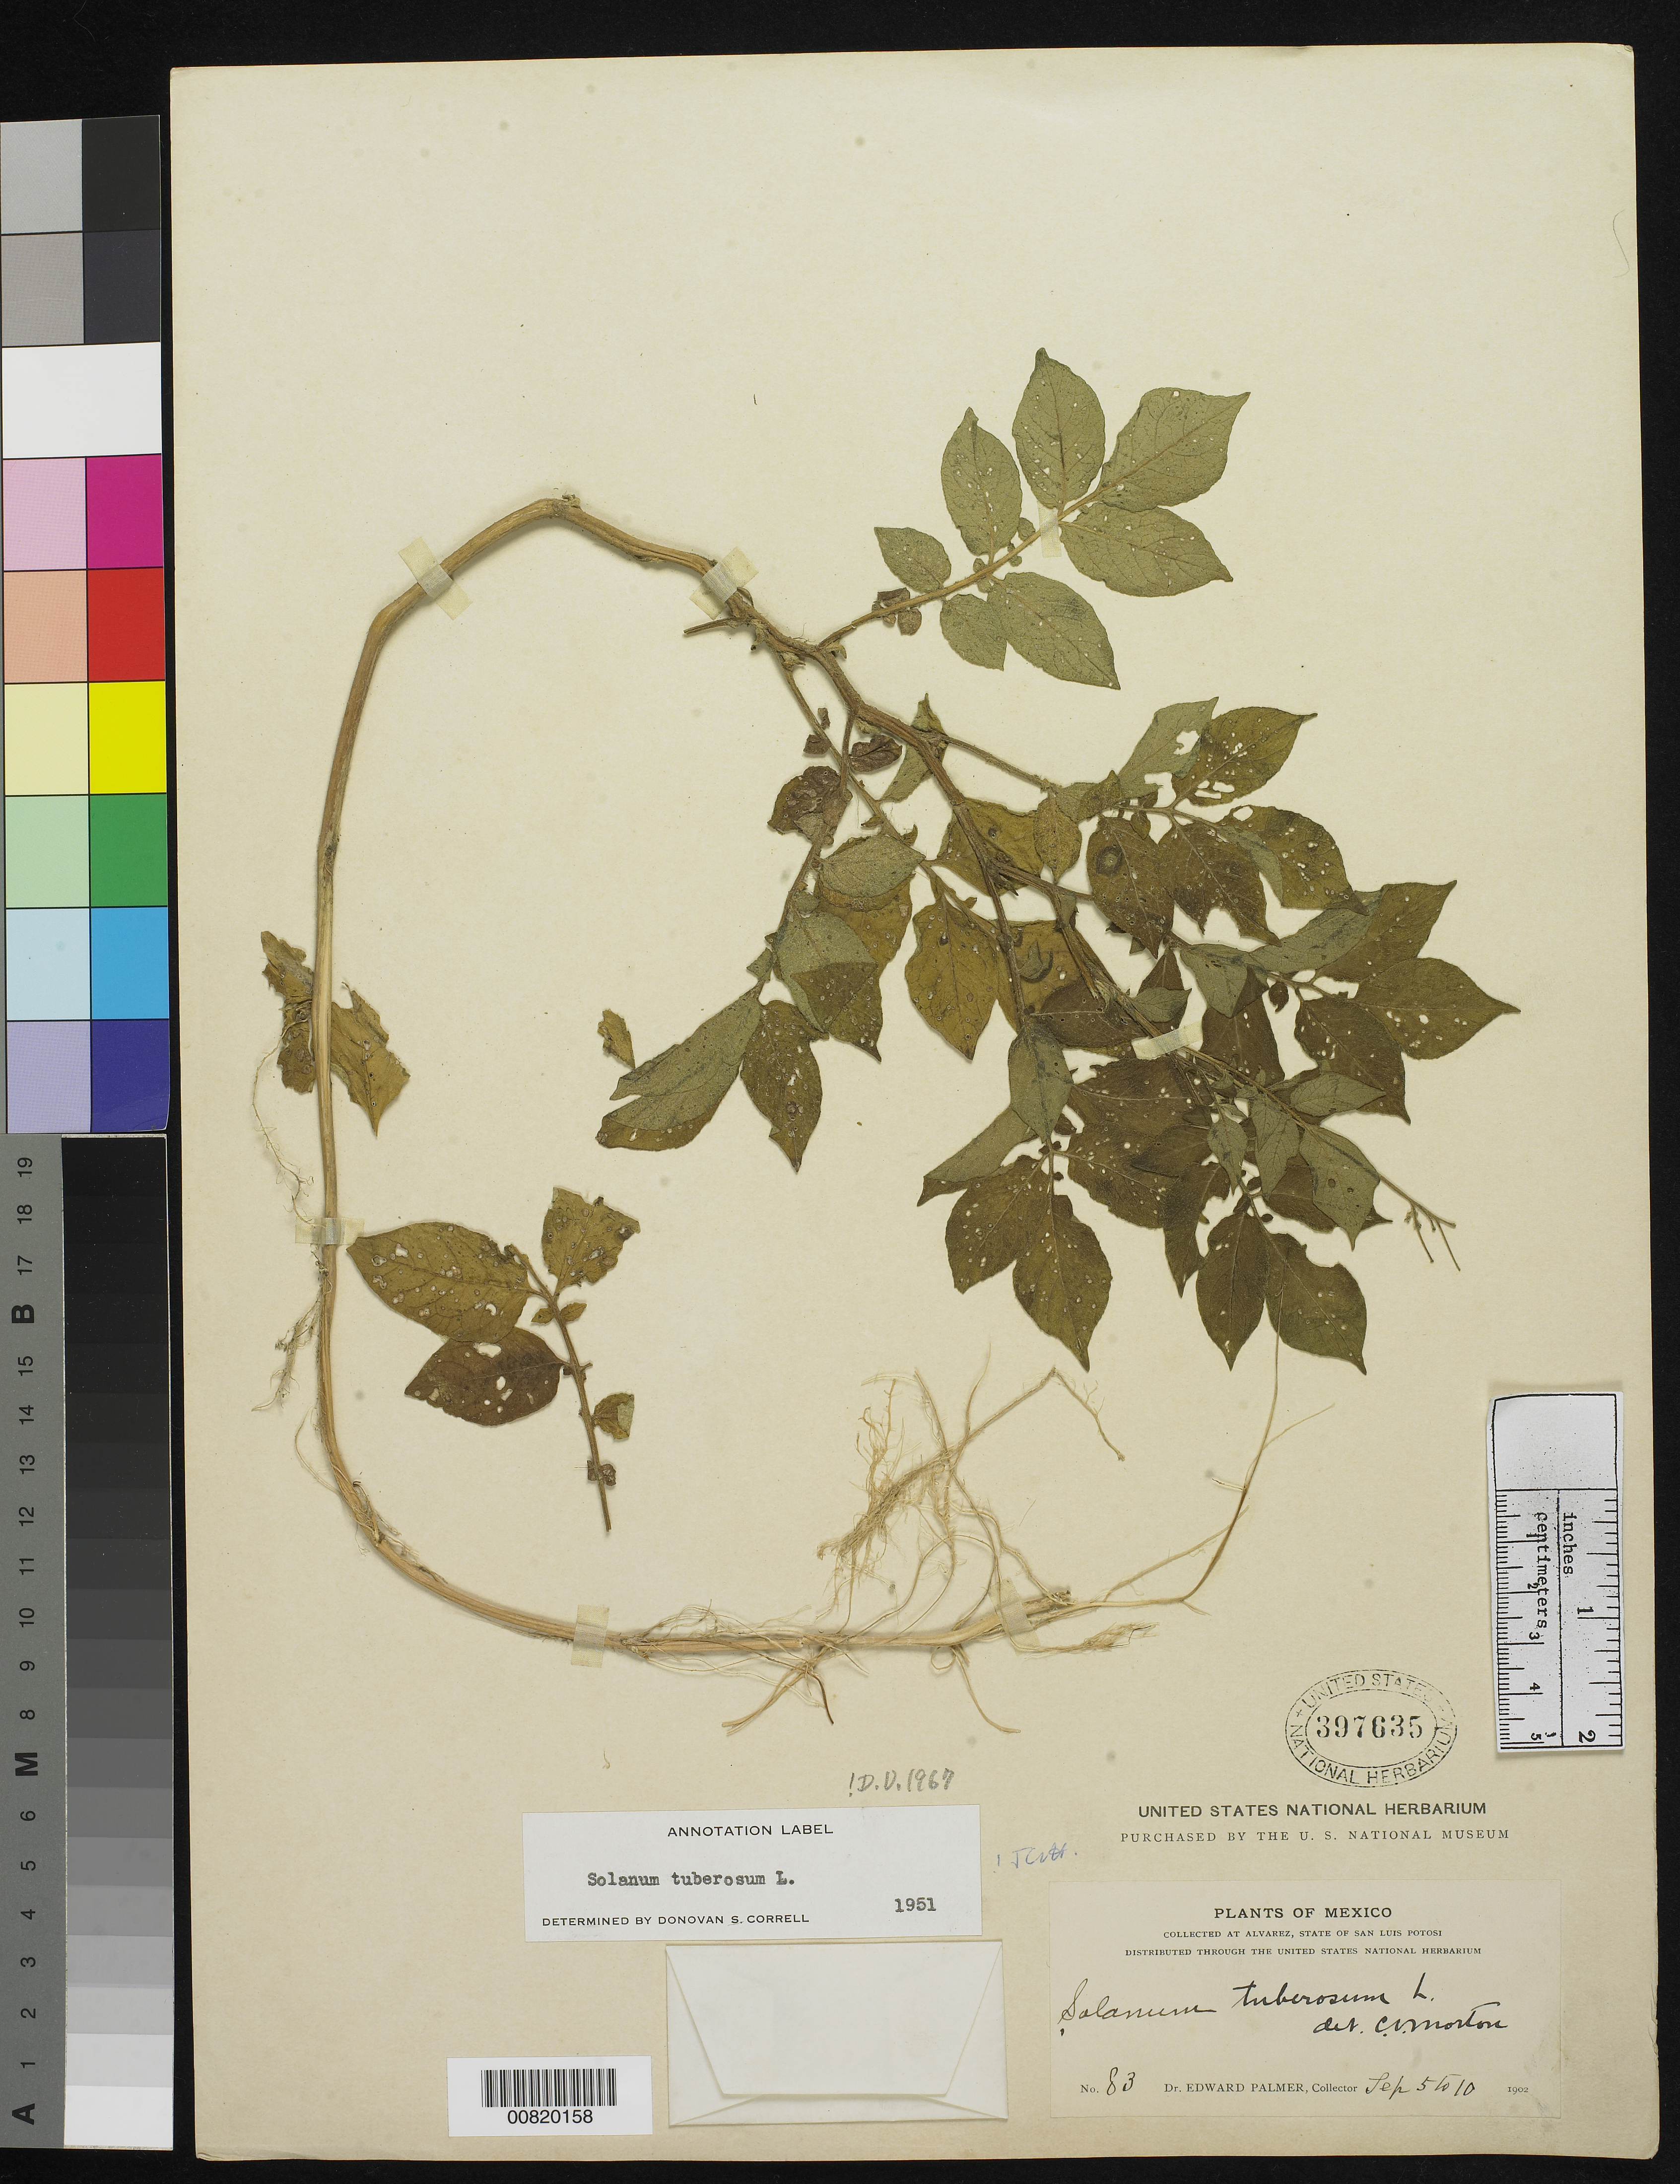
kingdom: Plantae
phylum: Tracheophyta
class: Magnoliopsida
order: Solanales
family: Solanaceae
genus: Solanum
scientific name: Solanum tuberosum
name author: L.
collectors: E. Palmer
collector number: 83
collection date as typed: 05 Sep 1902 to 10 Sep 1902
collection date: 1902-09-05/1902-09-10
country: Mexico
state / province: San Luis Potosí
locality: Alvarez, San Luis Potosí.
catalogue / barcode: US 397635